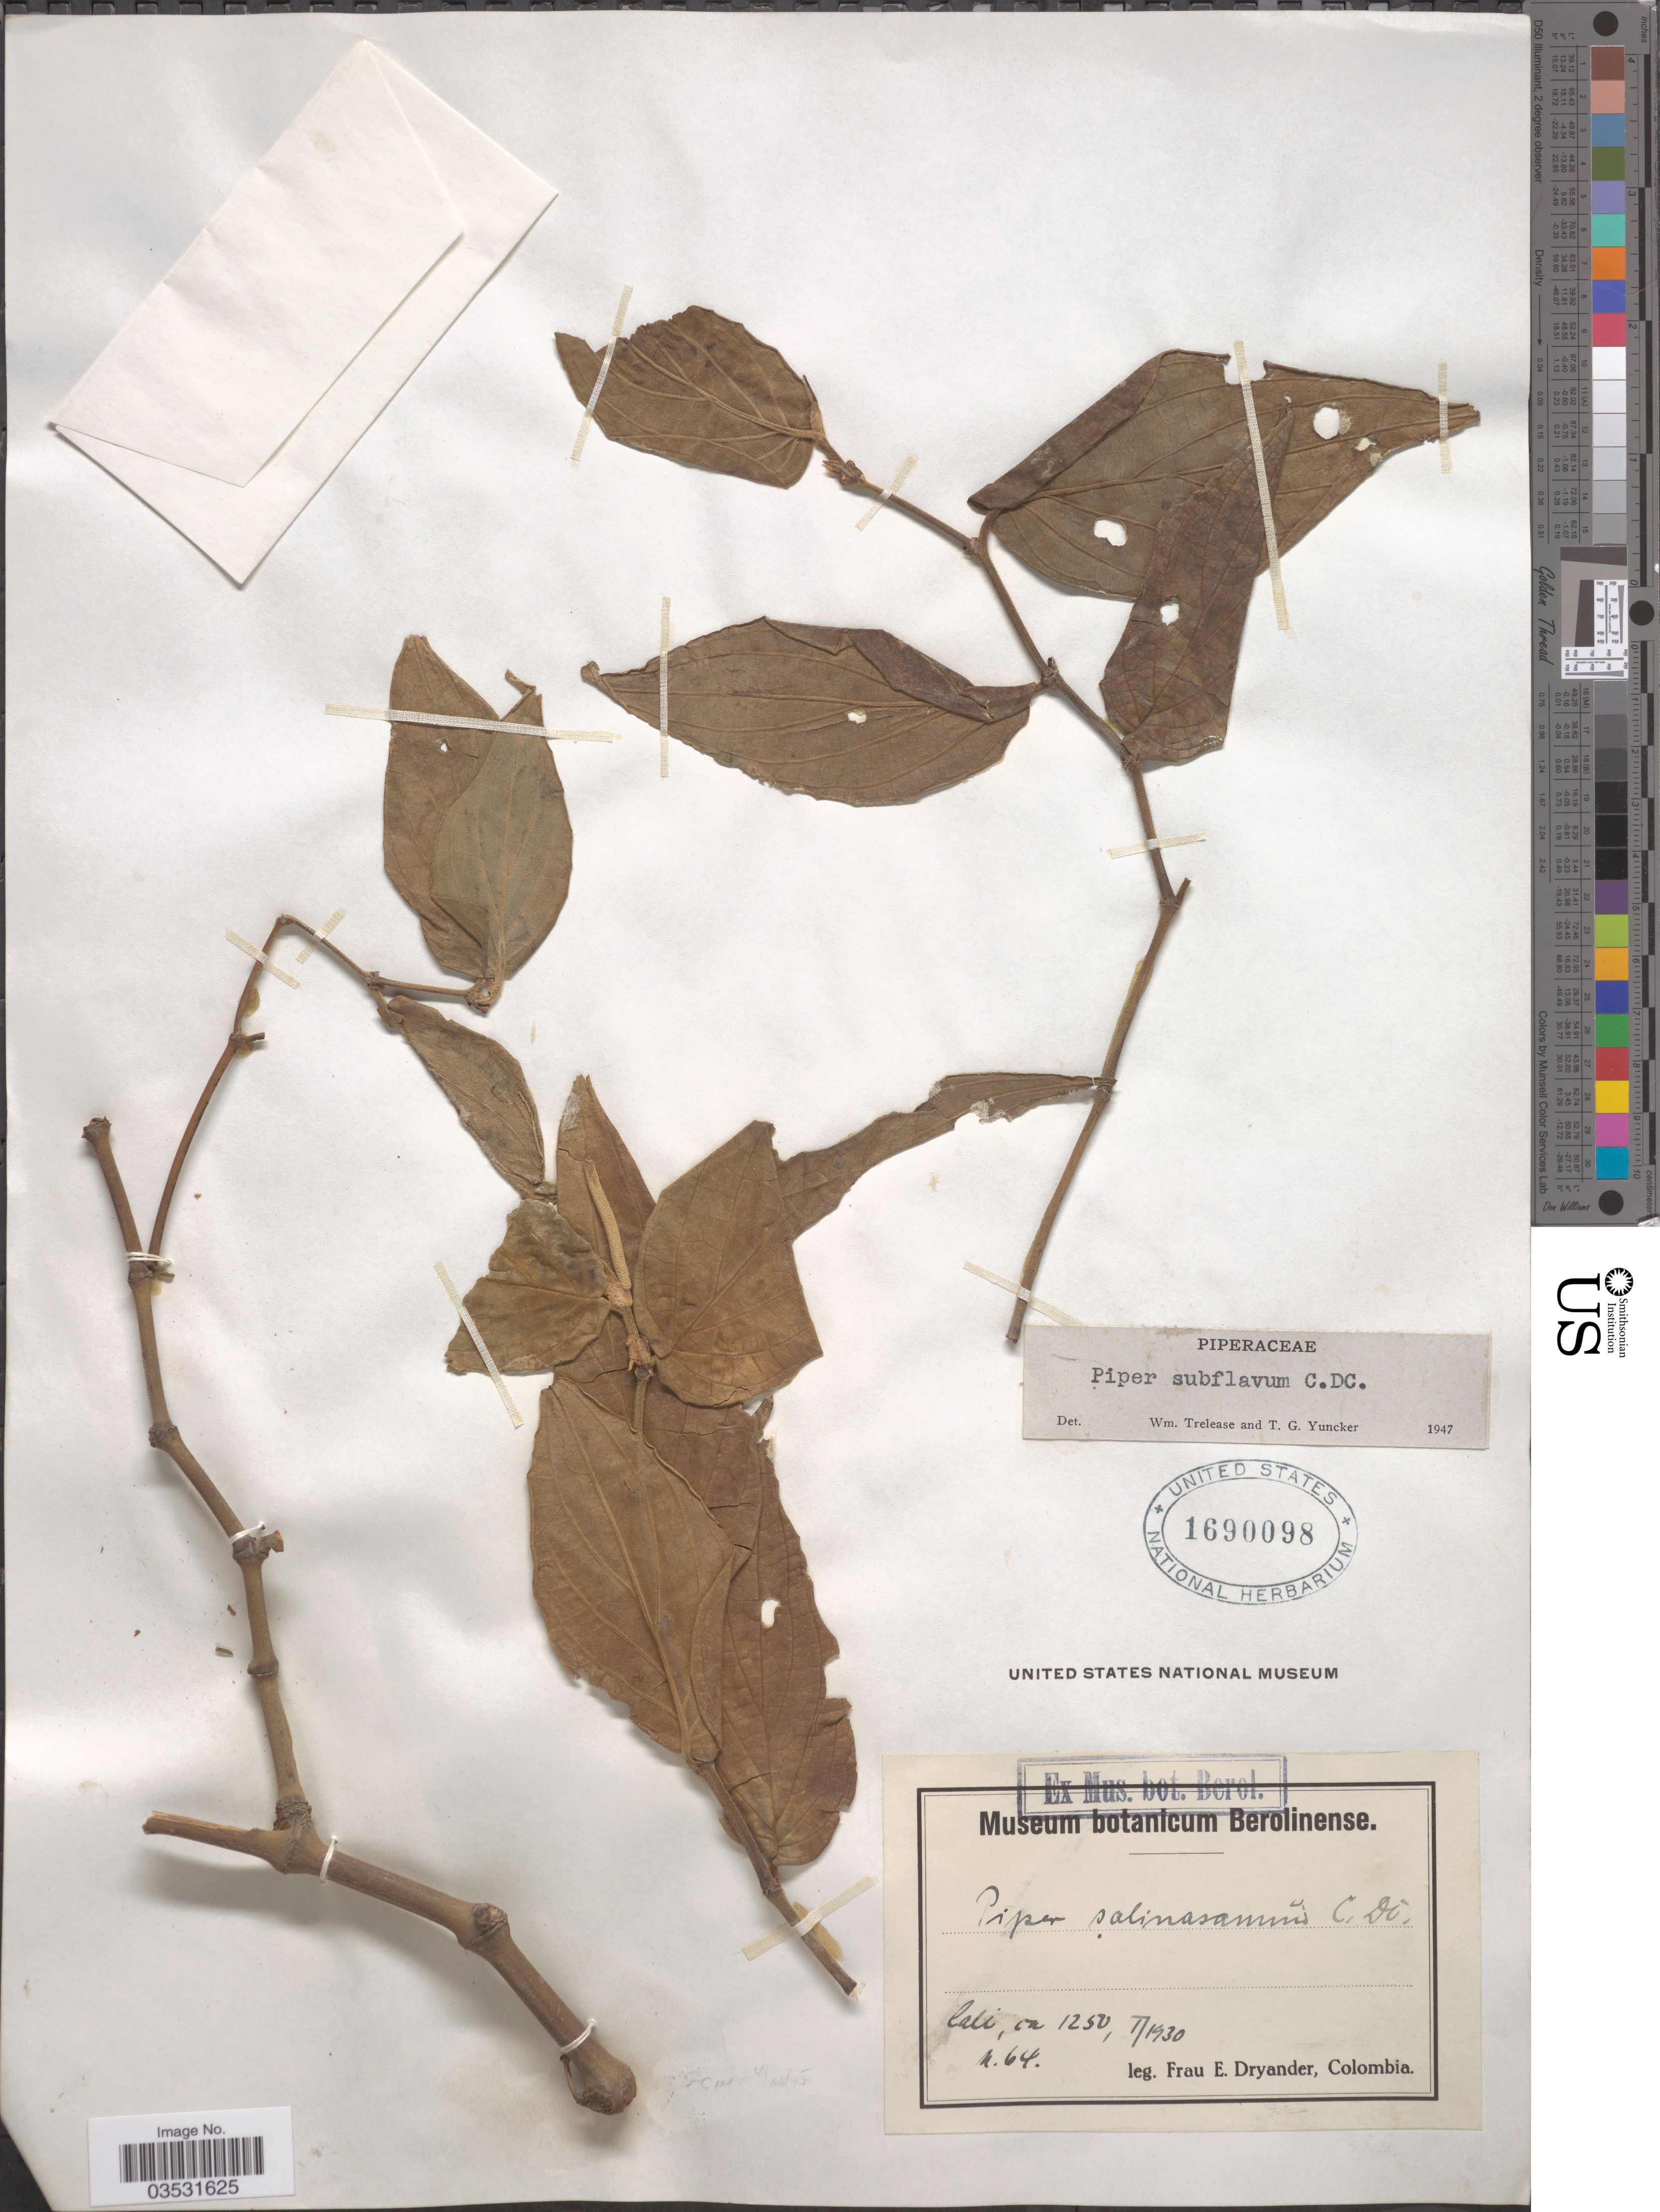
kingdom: Plantae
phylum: Tracheophyta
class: Magnoliopsida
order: Piperales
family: Piperaceae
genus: Piper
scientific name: Piper subflavum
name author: C. DC.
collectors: F. Dryander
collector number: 64*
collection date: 1930-01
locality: Cali.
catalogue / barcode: US 1690098